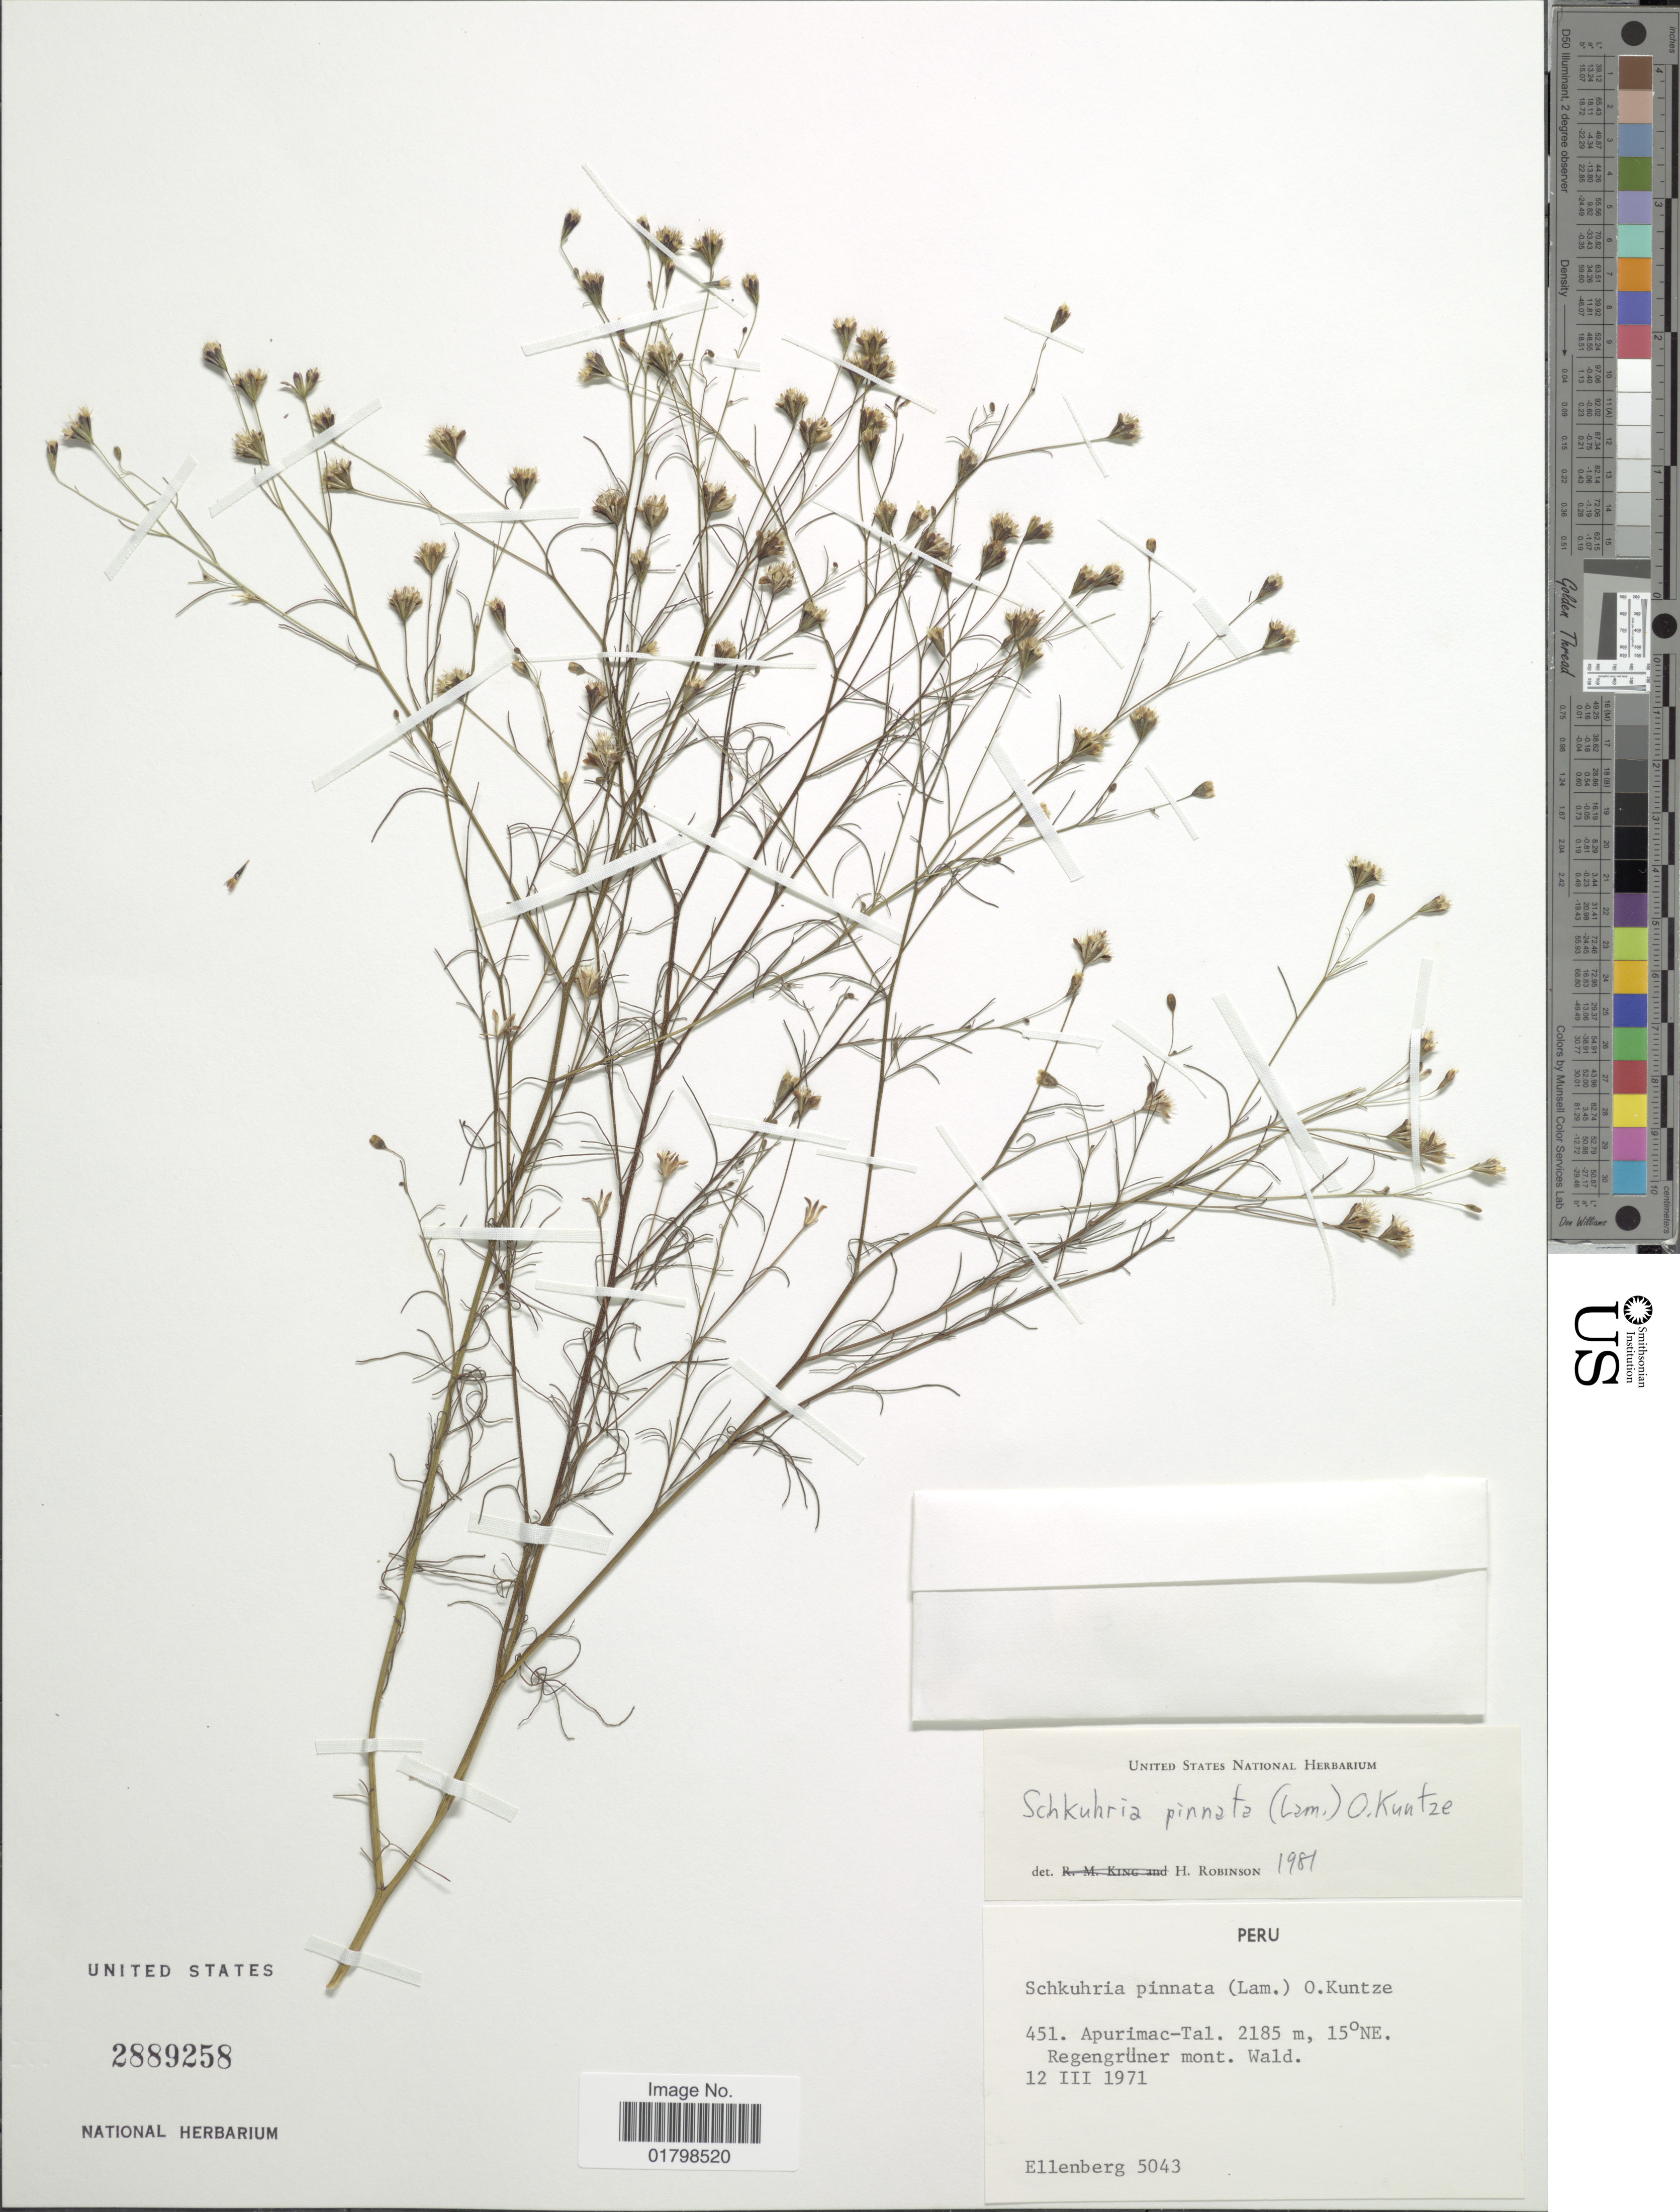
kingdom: Plantae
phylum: Tracheophyta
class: Magnoliopsida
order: Asterales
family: Asteraceae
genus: Schkuhria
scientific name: Schkuhria pinnata var. abrotanoides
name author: (Roth) Cabrera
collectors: H. Ellenberg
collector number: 5043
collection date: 1971-03-12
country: Peru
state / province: Apurímac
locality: Apurimac-Tal, 15°NE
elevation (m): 2185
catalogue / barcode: US 2889258